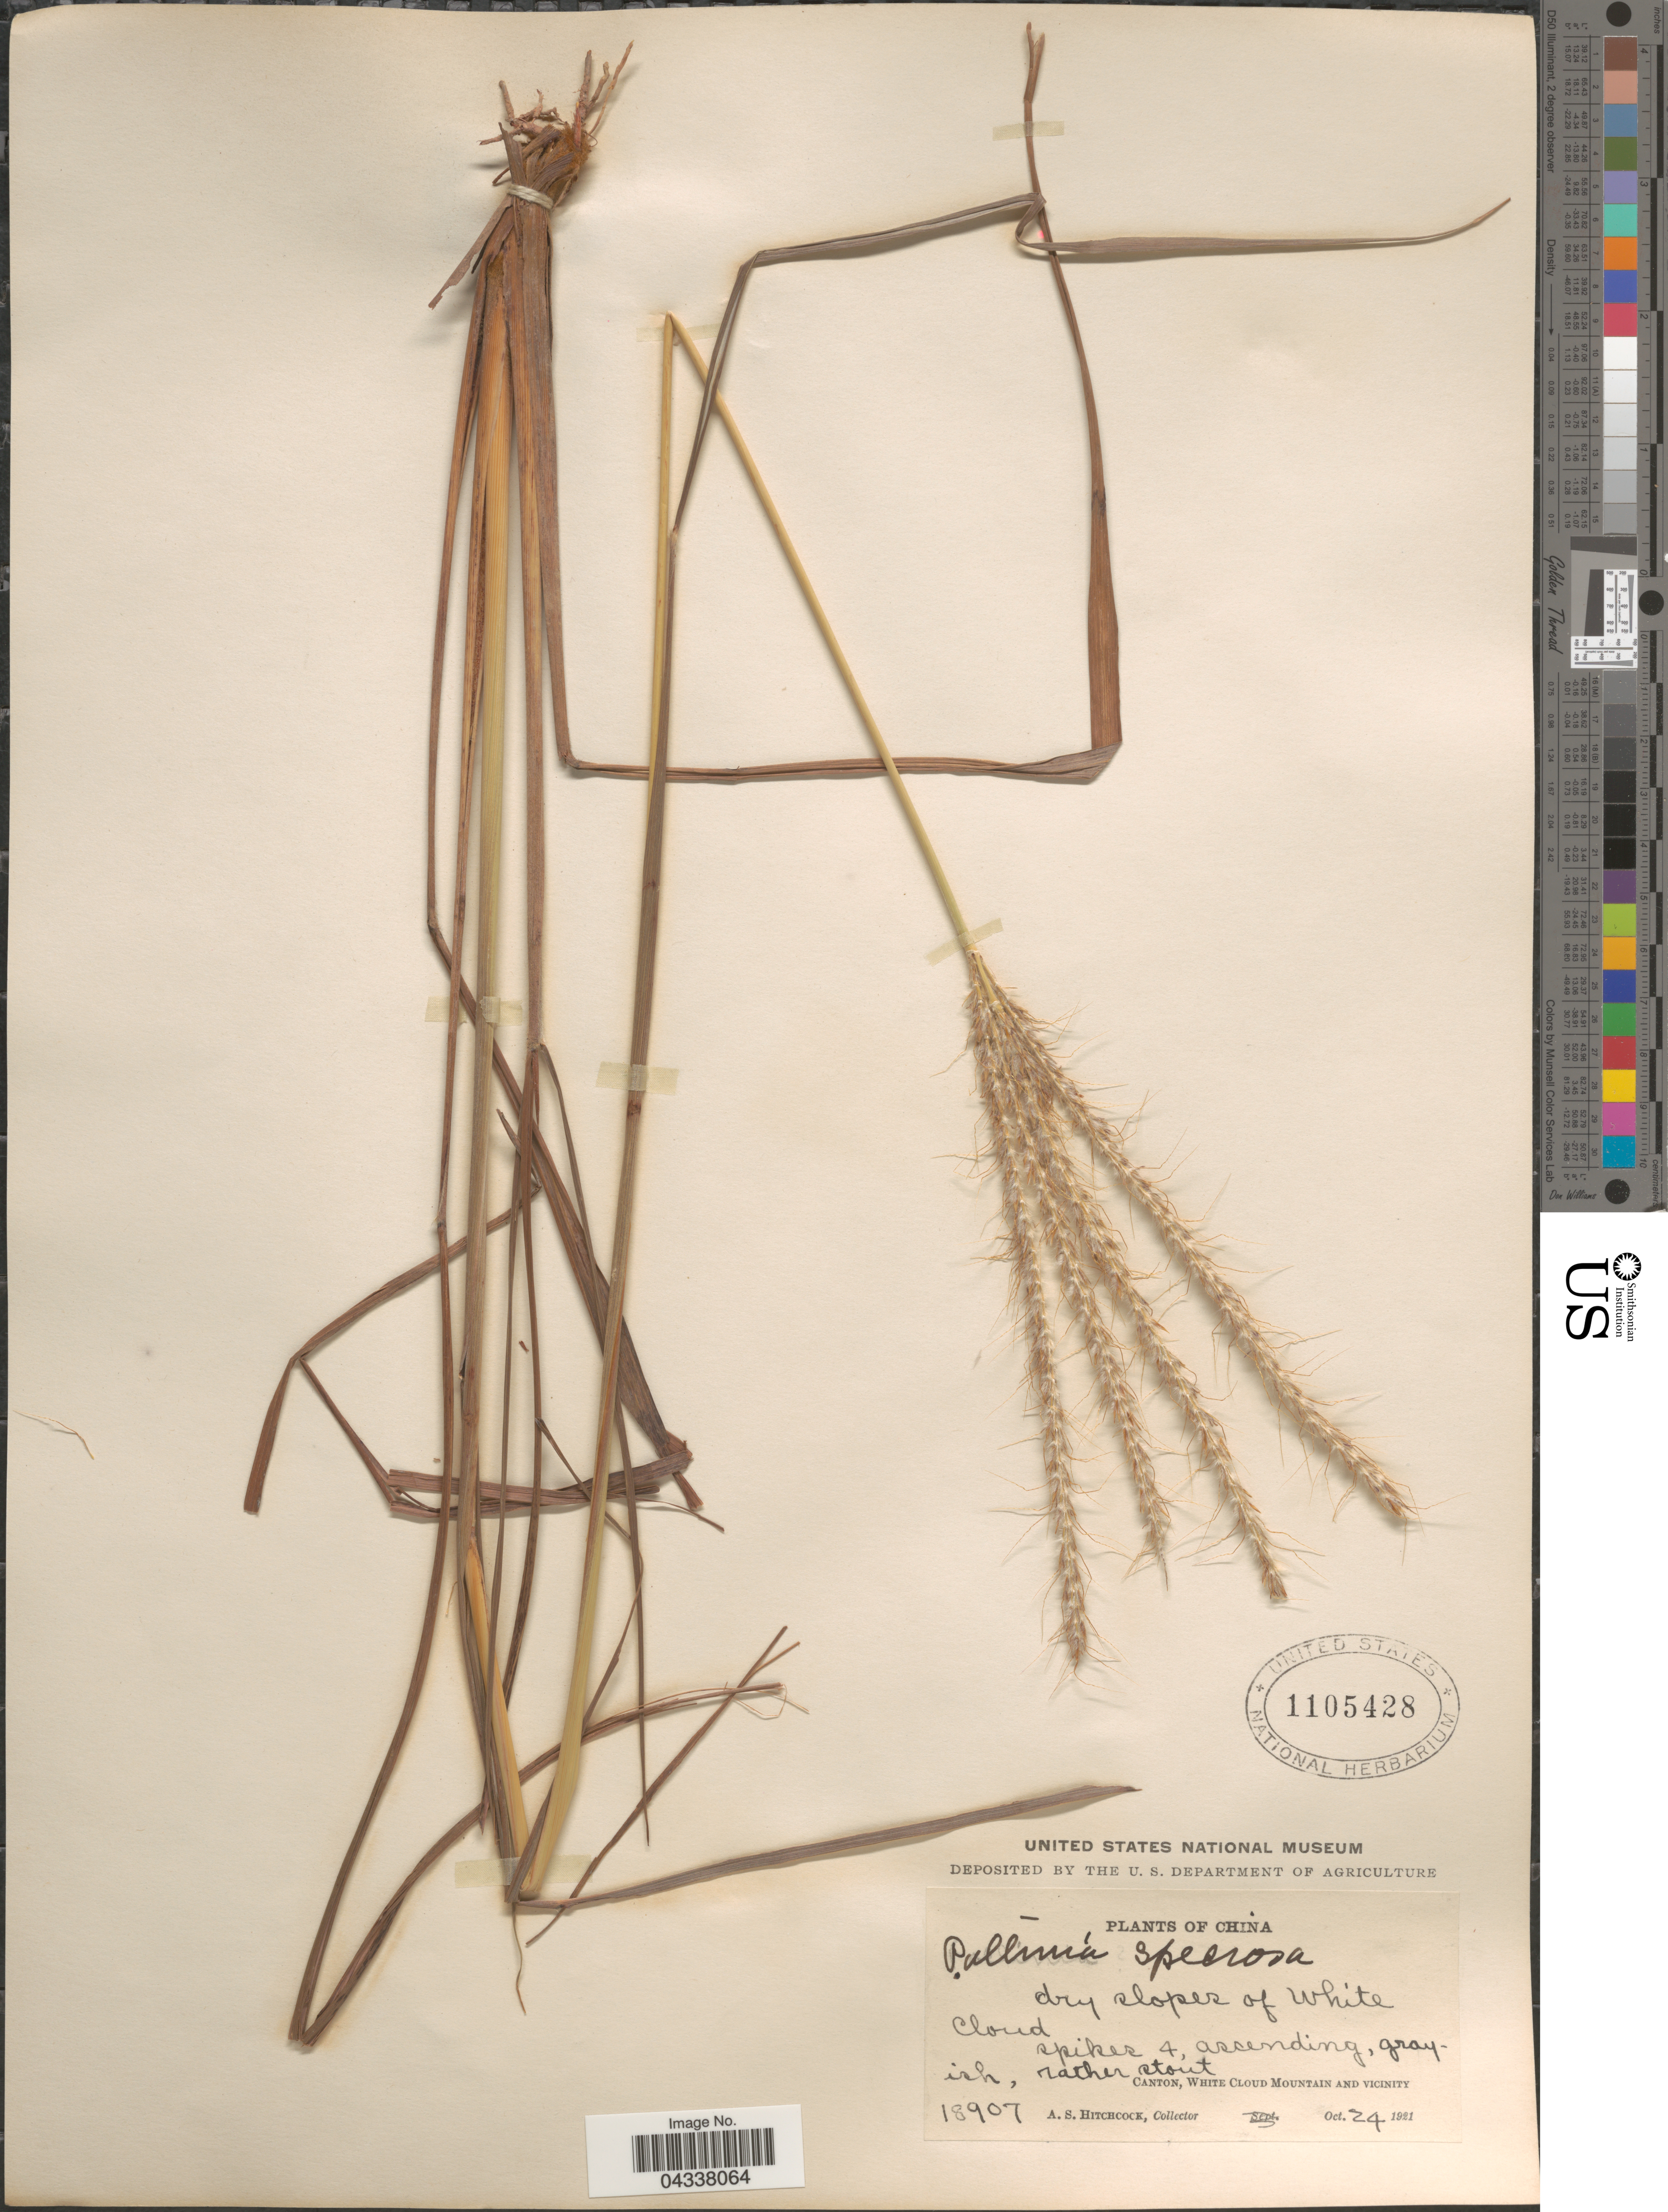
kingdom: Plantae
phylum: Tracheophyta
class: Liliopsida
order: Poales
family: Poaceae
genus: Pseudopogonatherum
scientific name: Pseudopogonatherum speciosum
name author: (Debeaux) Ohwi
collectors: A. S. Hitchcock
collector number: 18907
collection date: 1921-10-24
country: China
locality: Dry slopes of White Cloud. Canton, White Cloud Mountain and vicinity.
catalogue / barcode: US 1105428